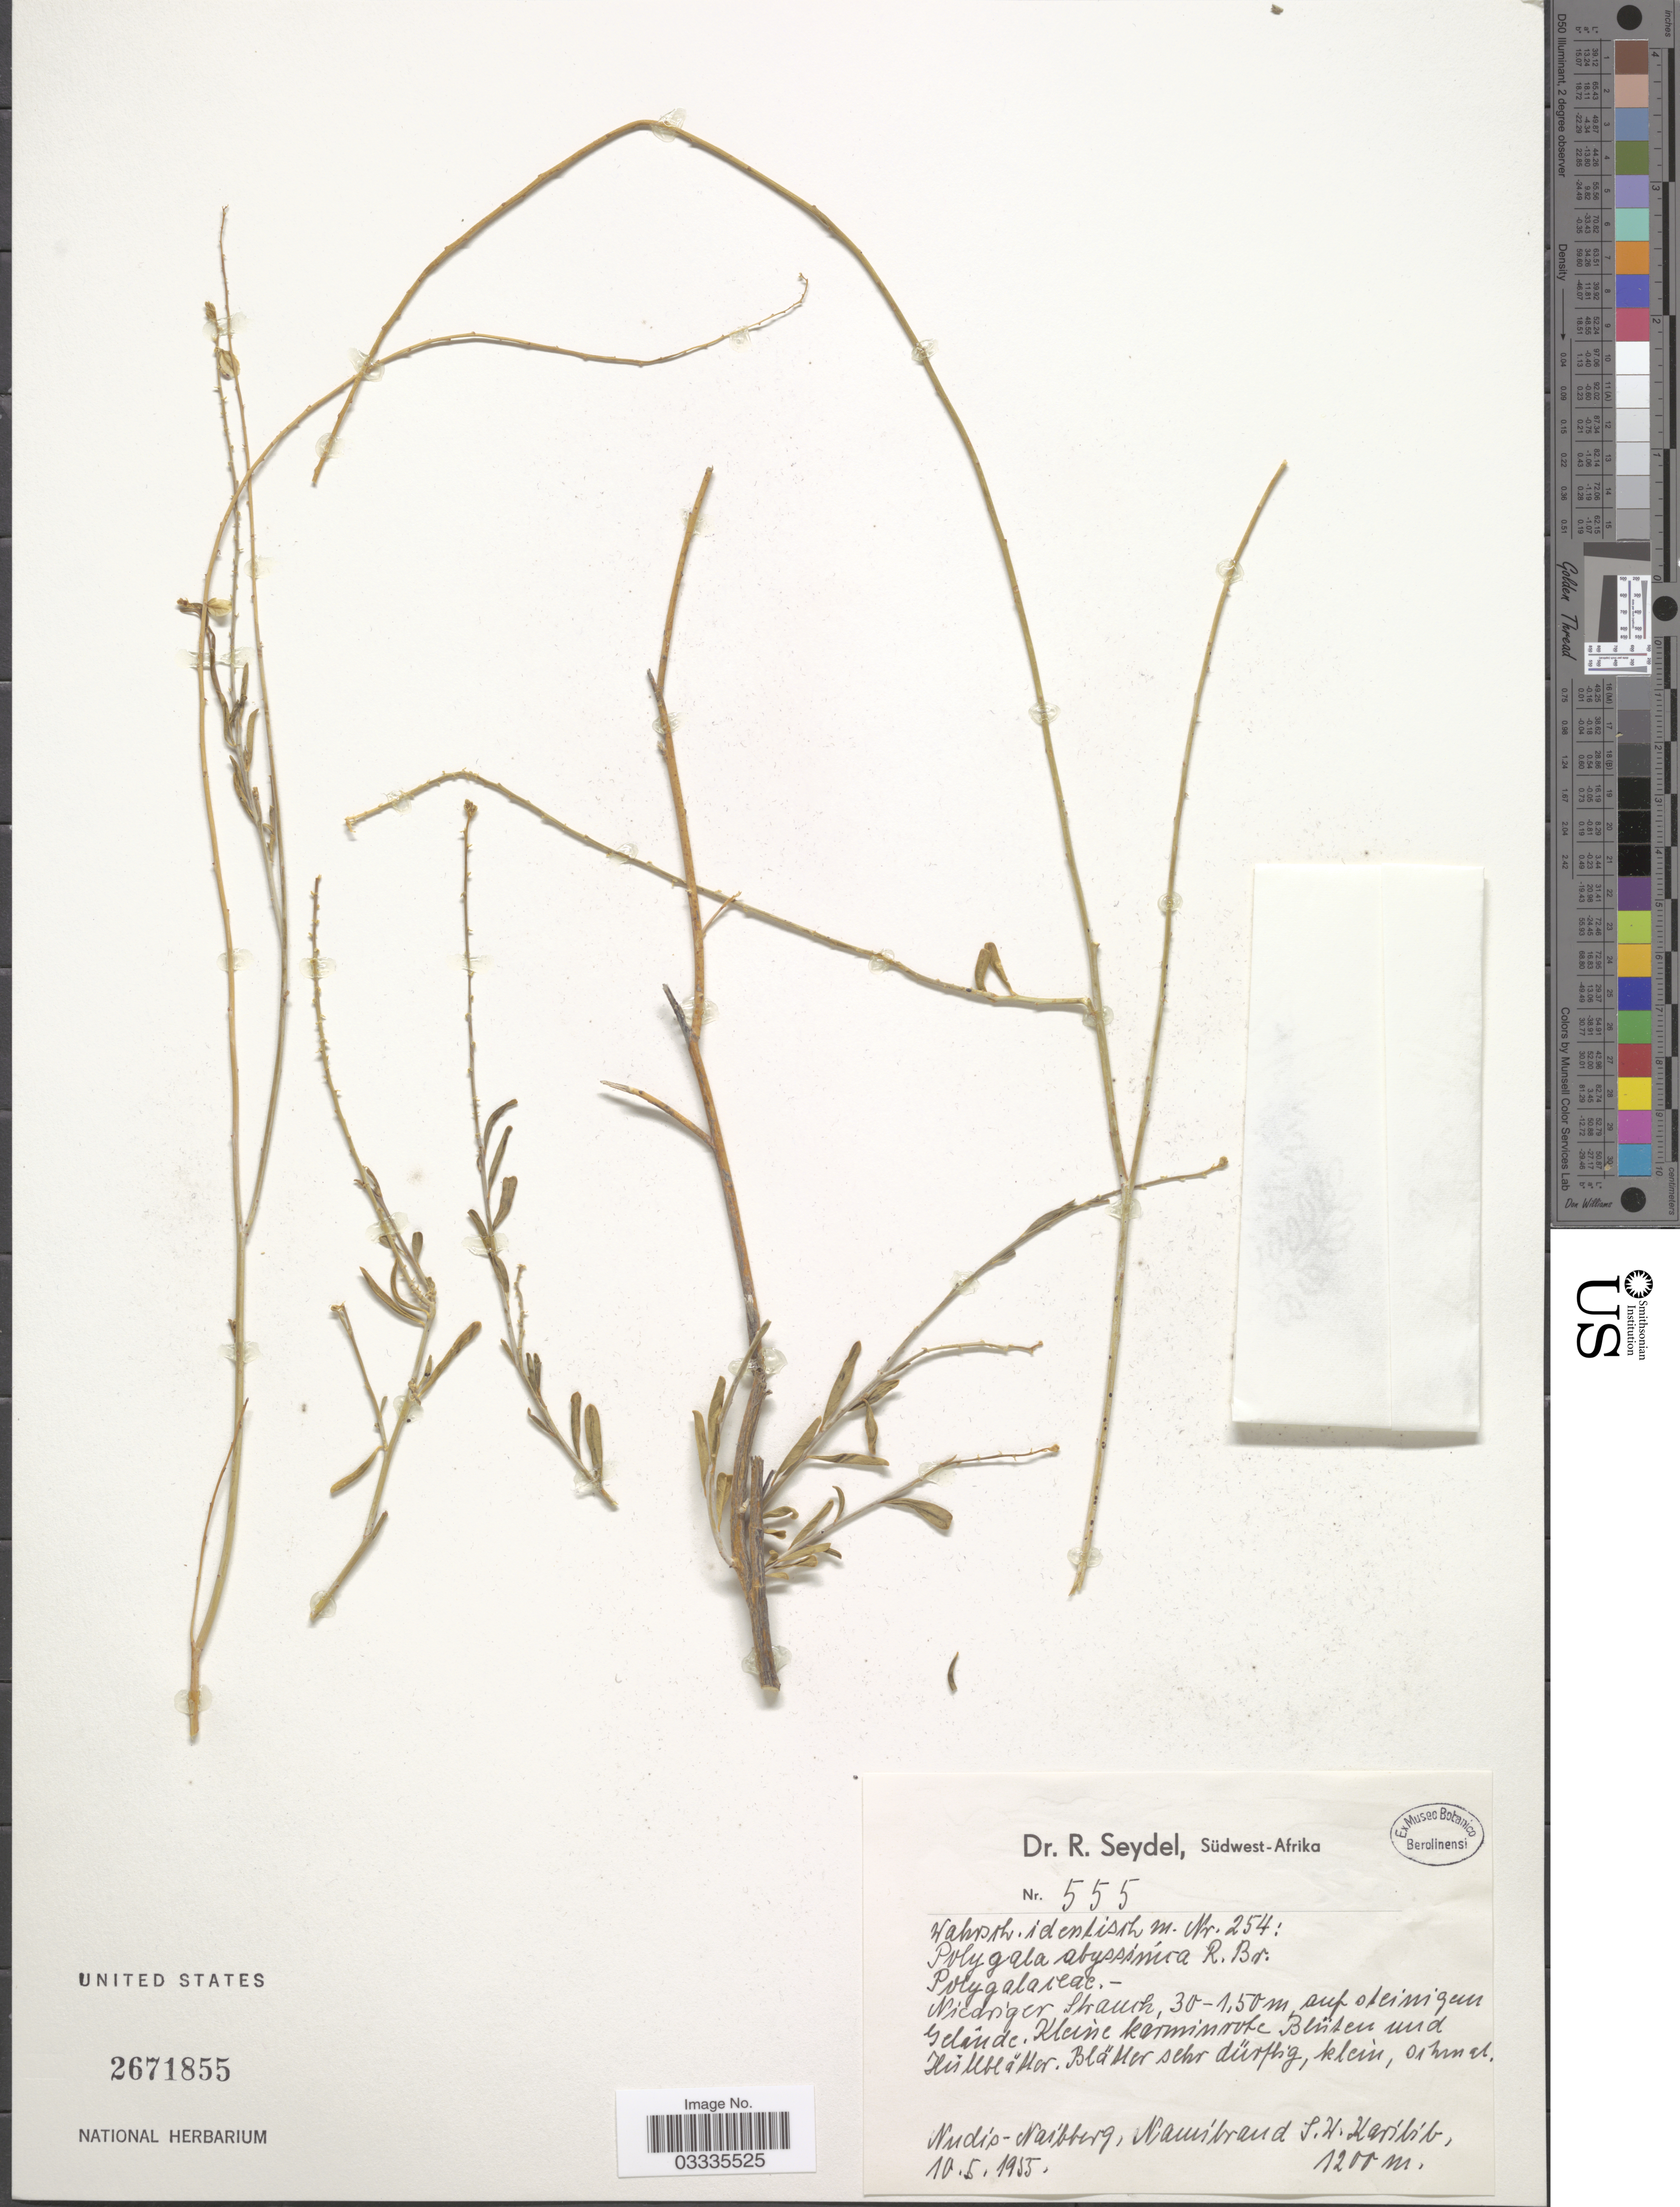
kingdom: Plantae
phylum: Tracheophyta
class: Magnoliopsida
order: Fabales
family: Polygalaceae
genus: Polygala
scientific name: Polygala abyssinica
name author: R. Br. ex Fresen.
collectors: R. Seydel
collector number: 555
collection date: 1935-05-10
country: Namibia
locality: Südwest-Afrika. Nudis-Naibberg, Namibrand T.H. Karibib.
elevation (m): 1200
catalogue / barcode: US 2671855